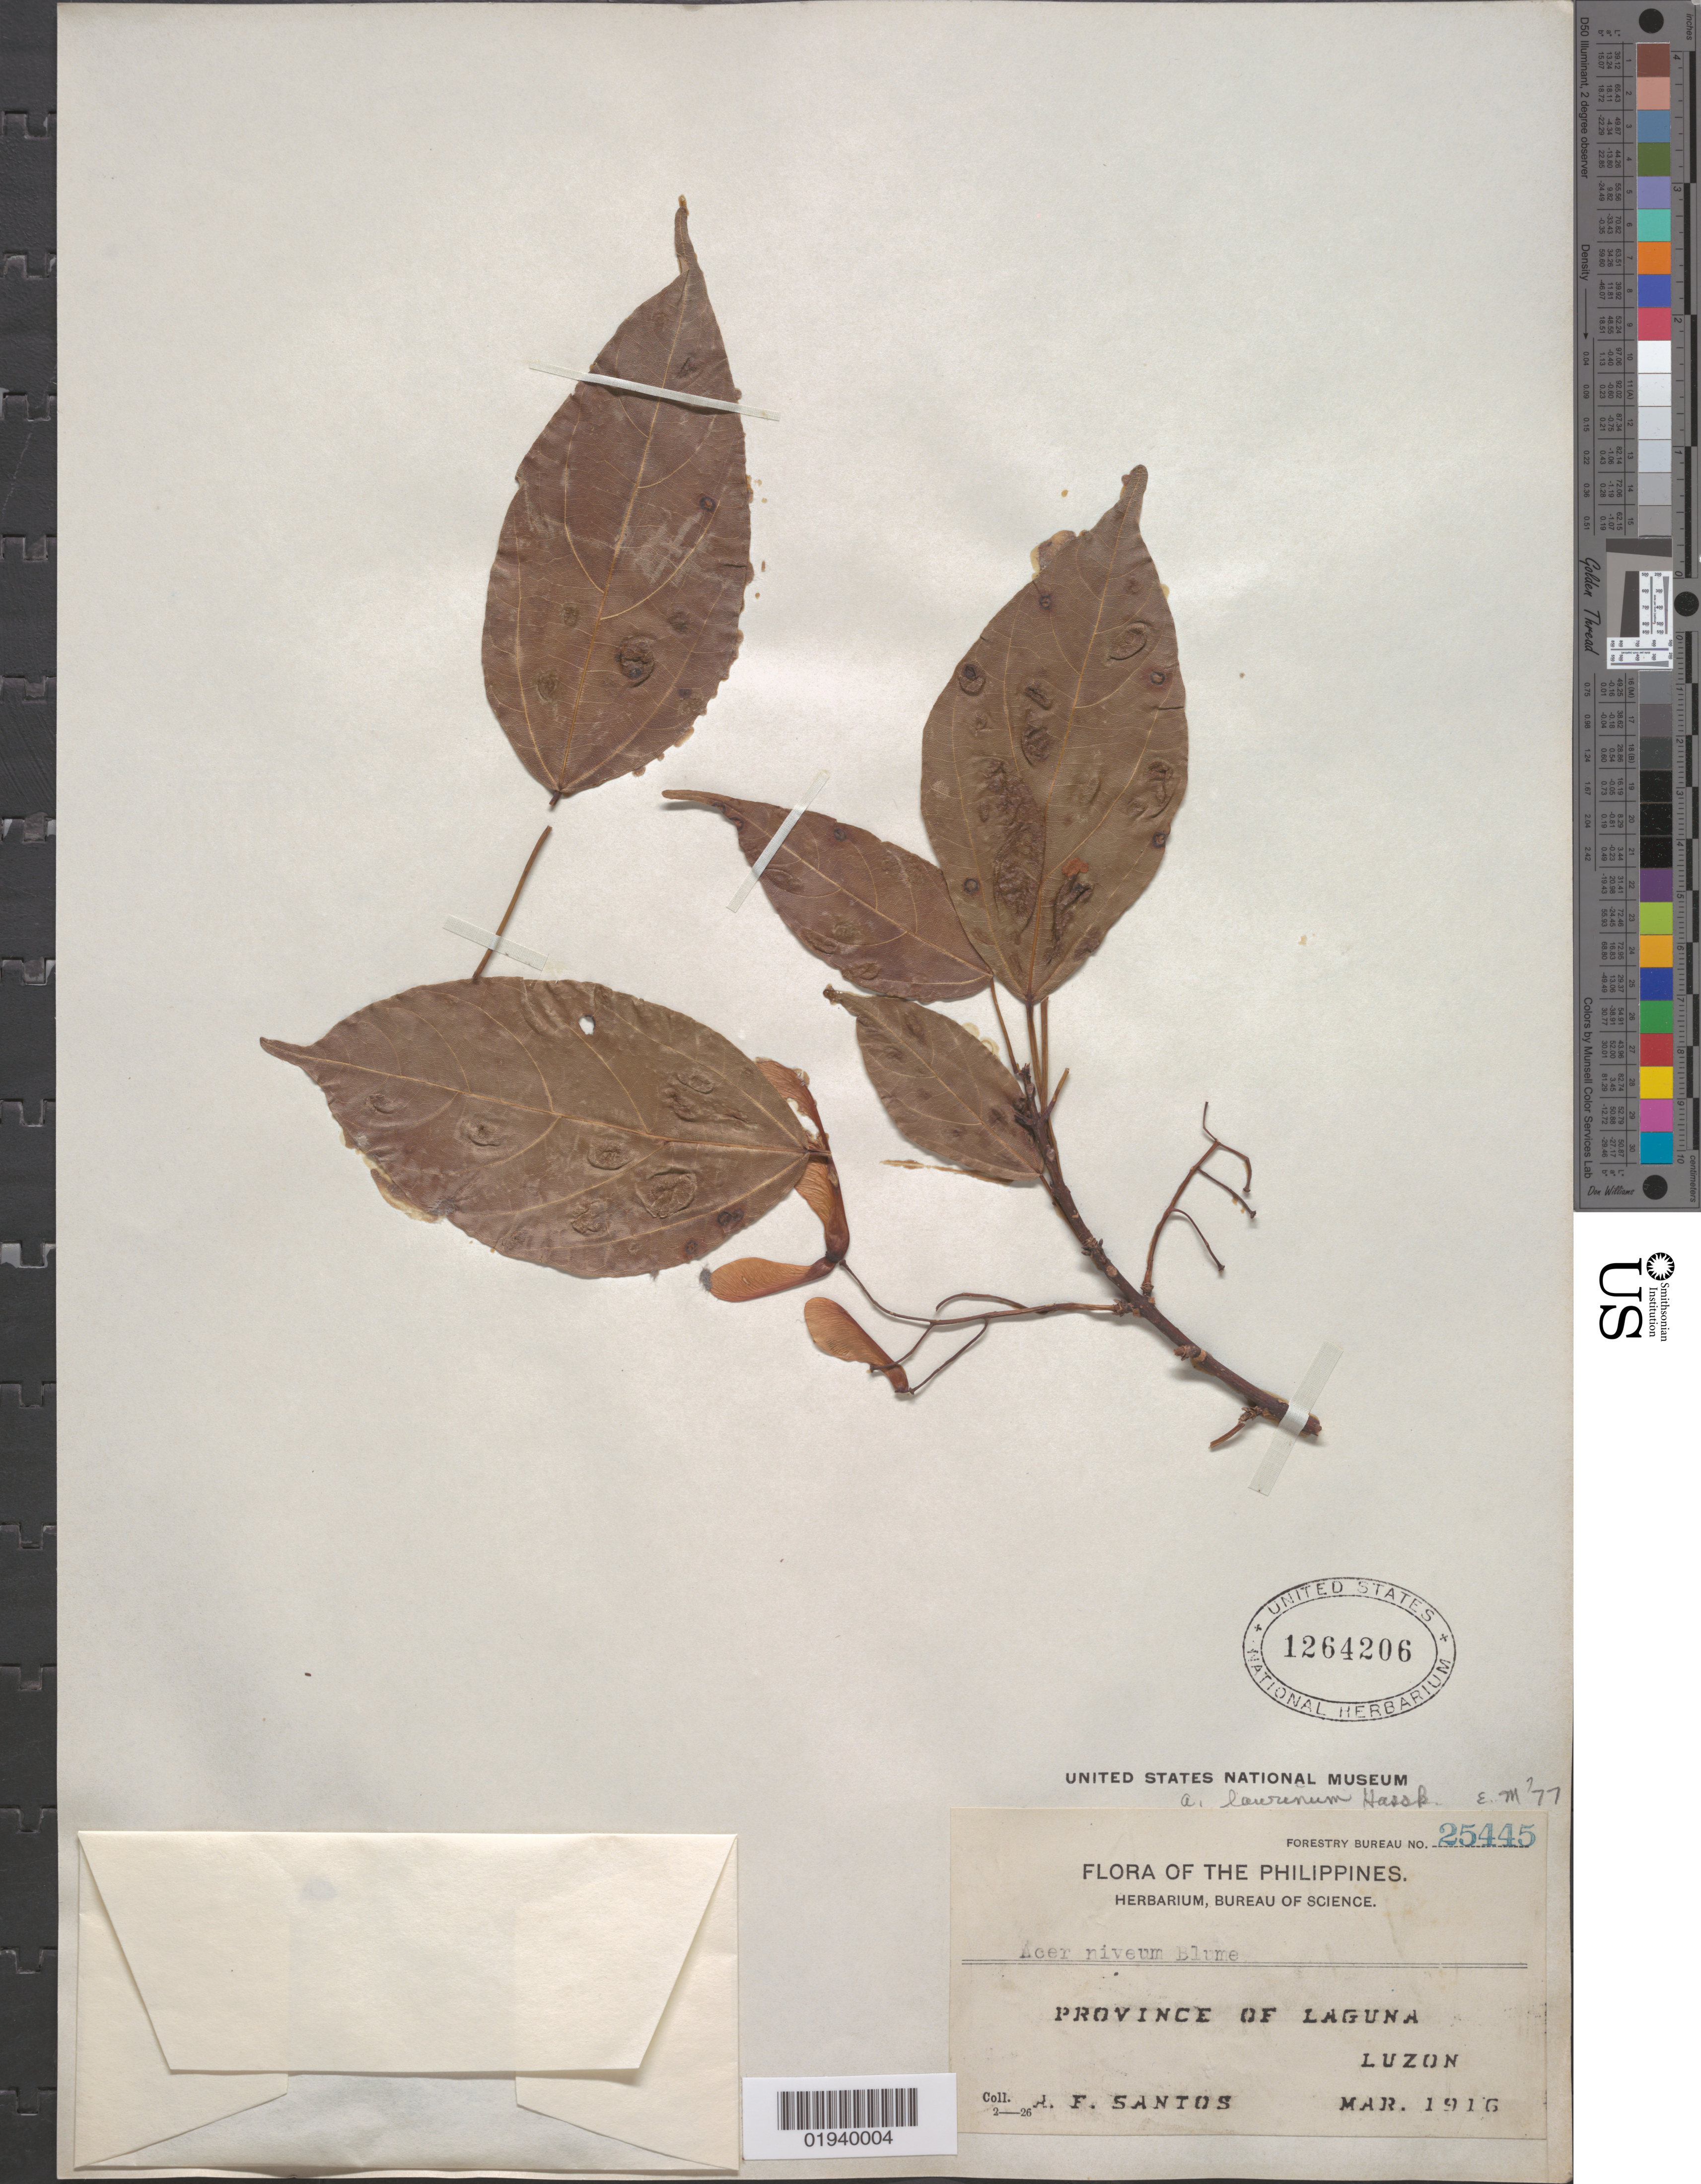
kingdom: Plantae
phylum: Tracheophyta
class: Magnoliopsida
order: Sapindales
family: Sapindaceae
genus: Acer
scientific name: Acer laurinum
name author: Hassk.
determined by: Murray, Edward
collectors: A. Santos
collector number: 25445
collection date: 1916-03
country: Philippines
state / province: Calabarzon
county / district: Laguna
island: Bohol I.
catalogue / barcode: US 1264206